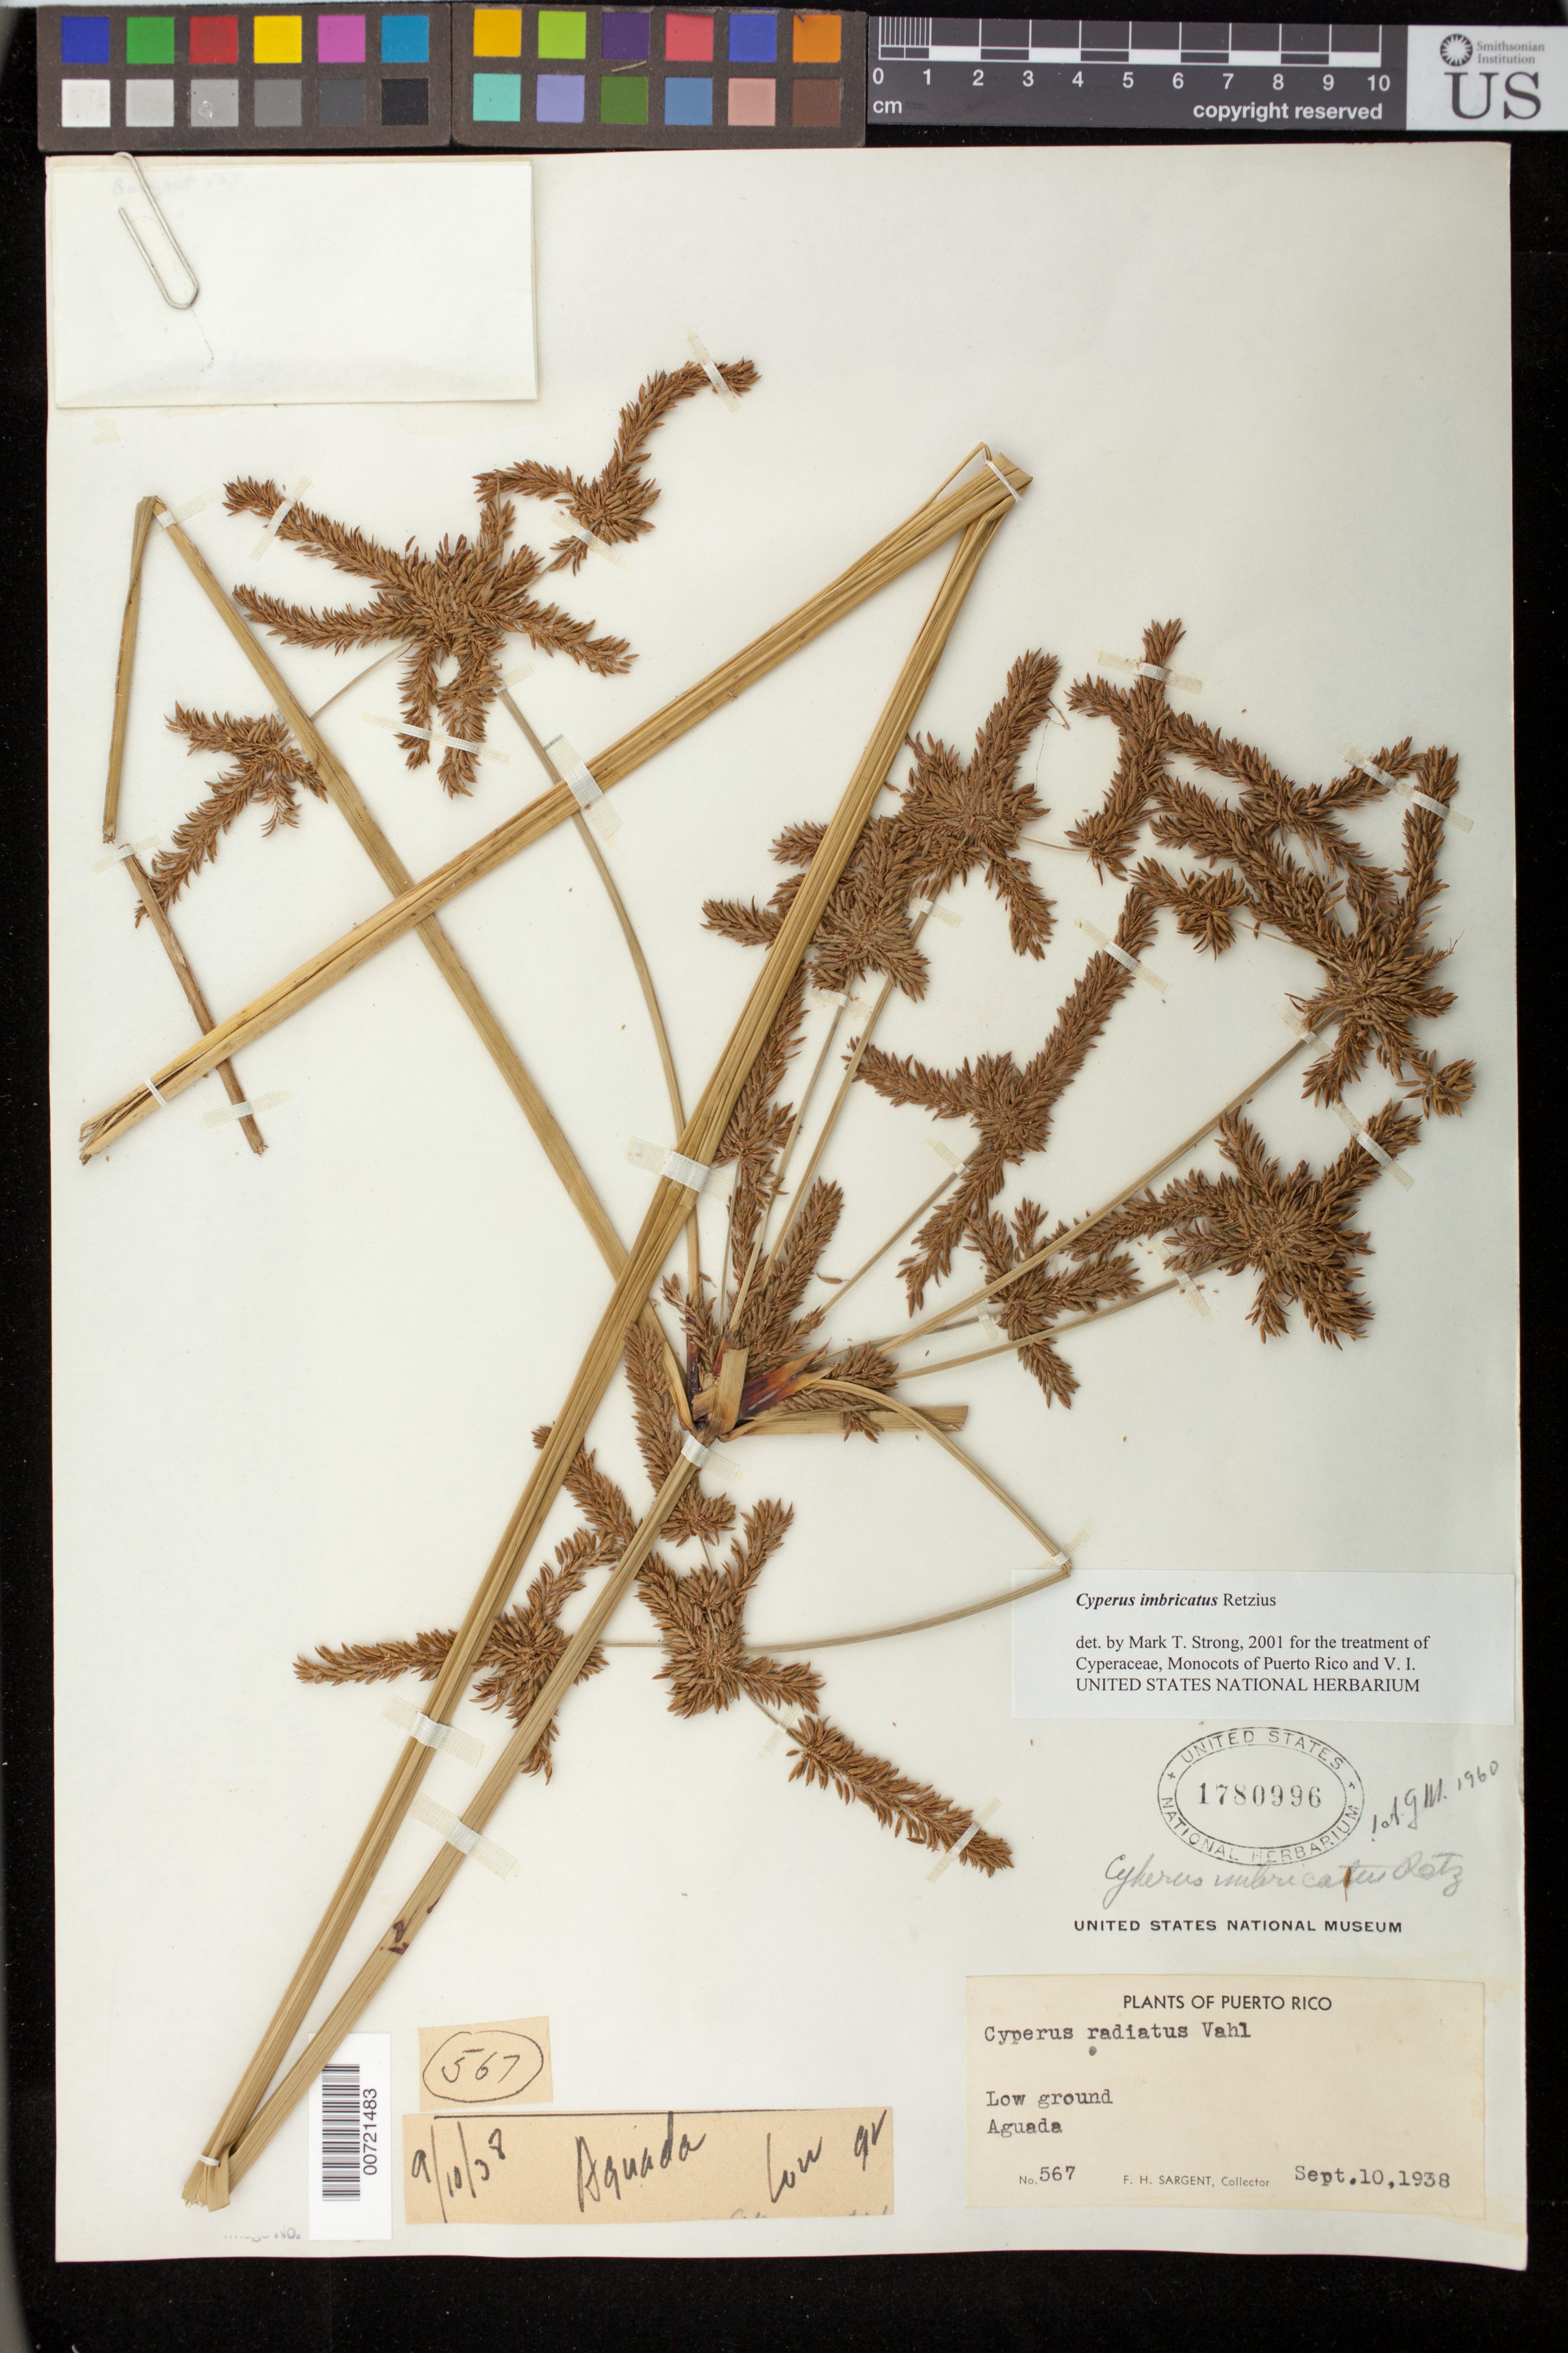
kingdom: Plantae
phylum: Tracheophyta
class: Liliopsida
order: Poales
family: Cyperaceae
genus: Cyperus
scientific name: Cyperus imbricatus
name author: Retz.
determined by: Strong, M. T., (US), Smithsonian Institution - National Museum of Natural History (UNITED STATES)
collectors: F. H. Sargent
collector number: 567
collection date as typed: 10 Sep 1938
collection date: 1938-09-10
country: Puerto Rico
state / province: Aguada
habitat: Low ground.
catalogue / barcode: US 1780996